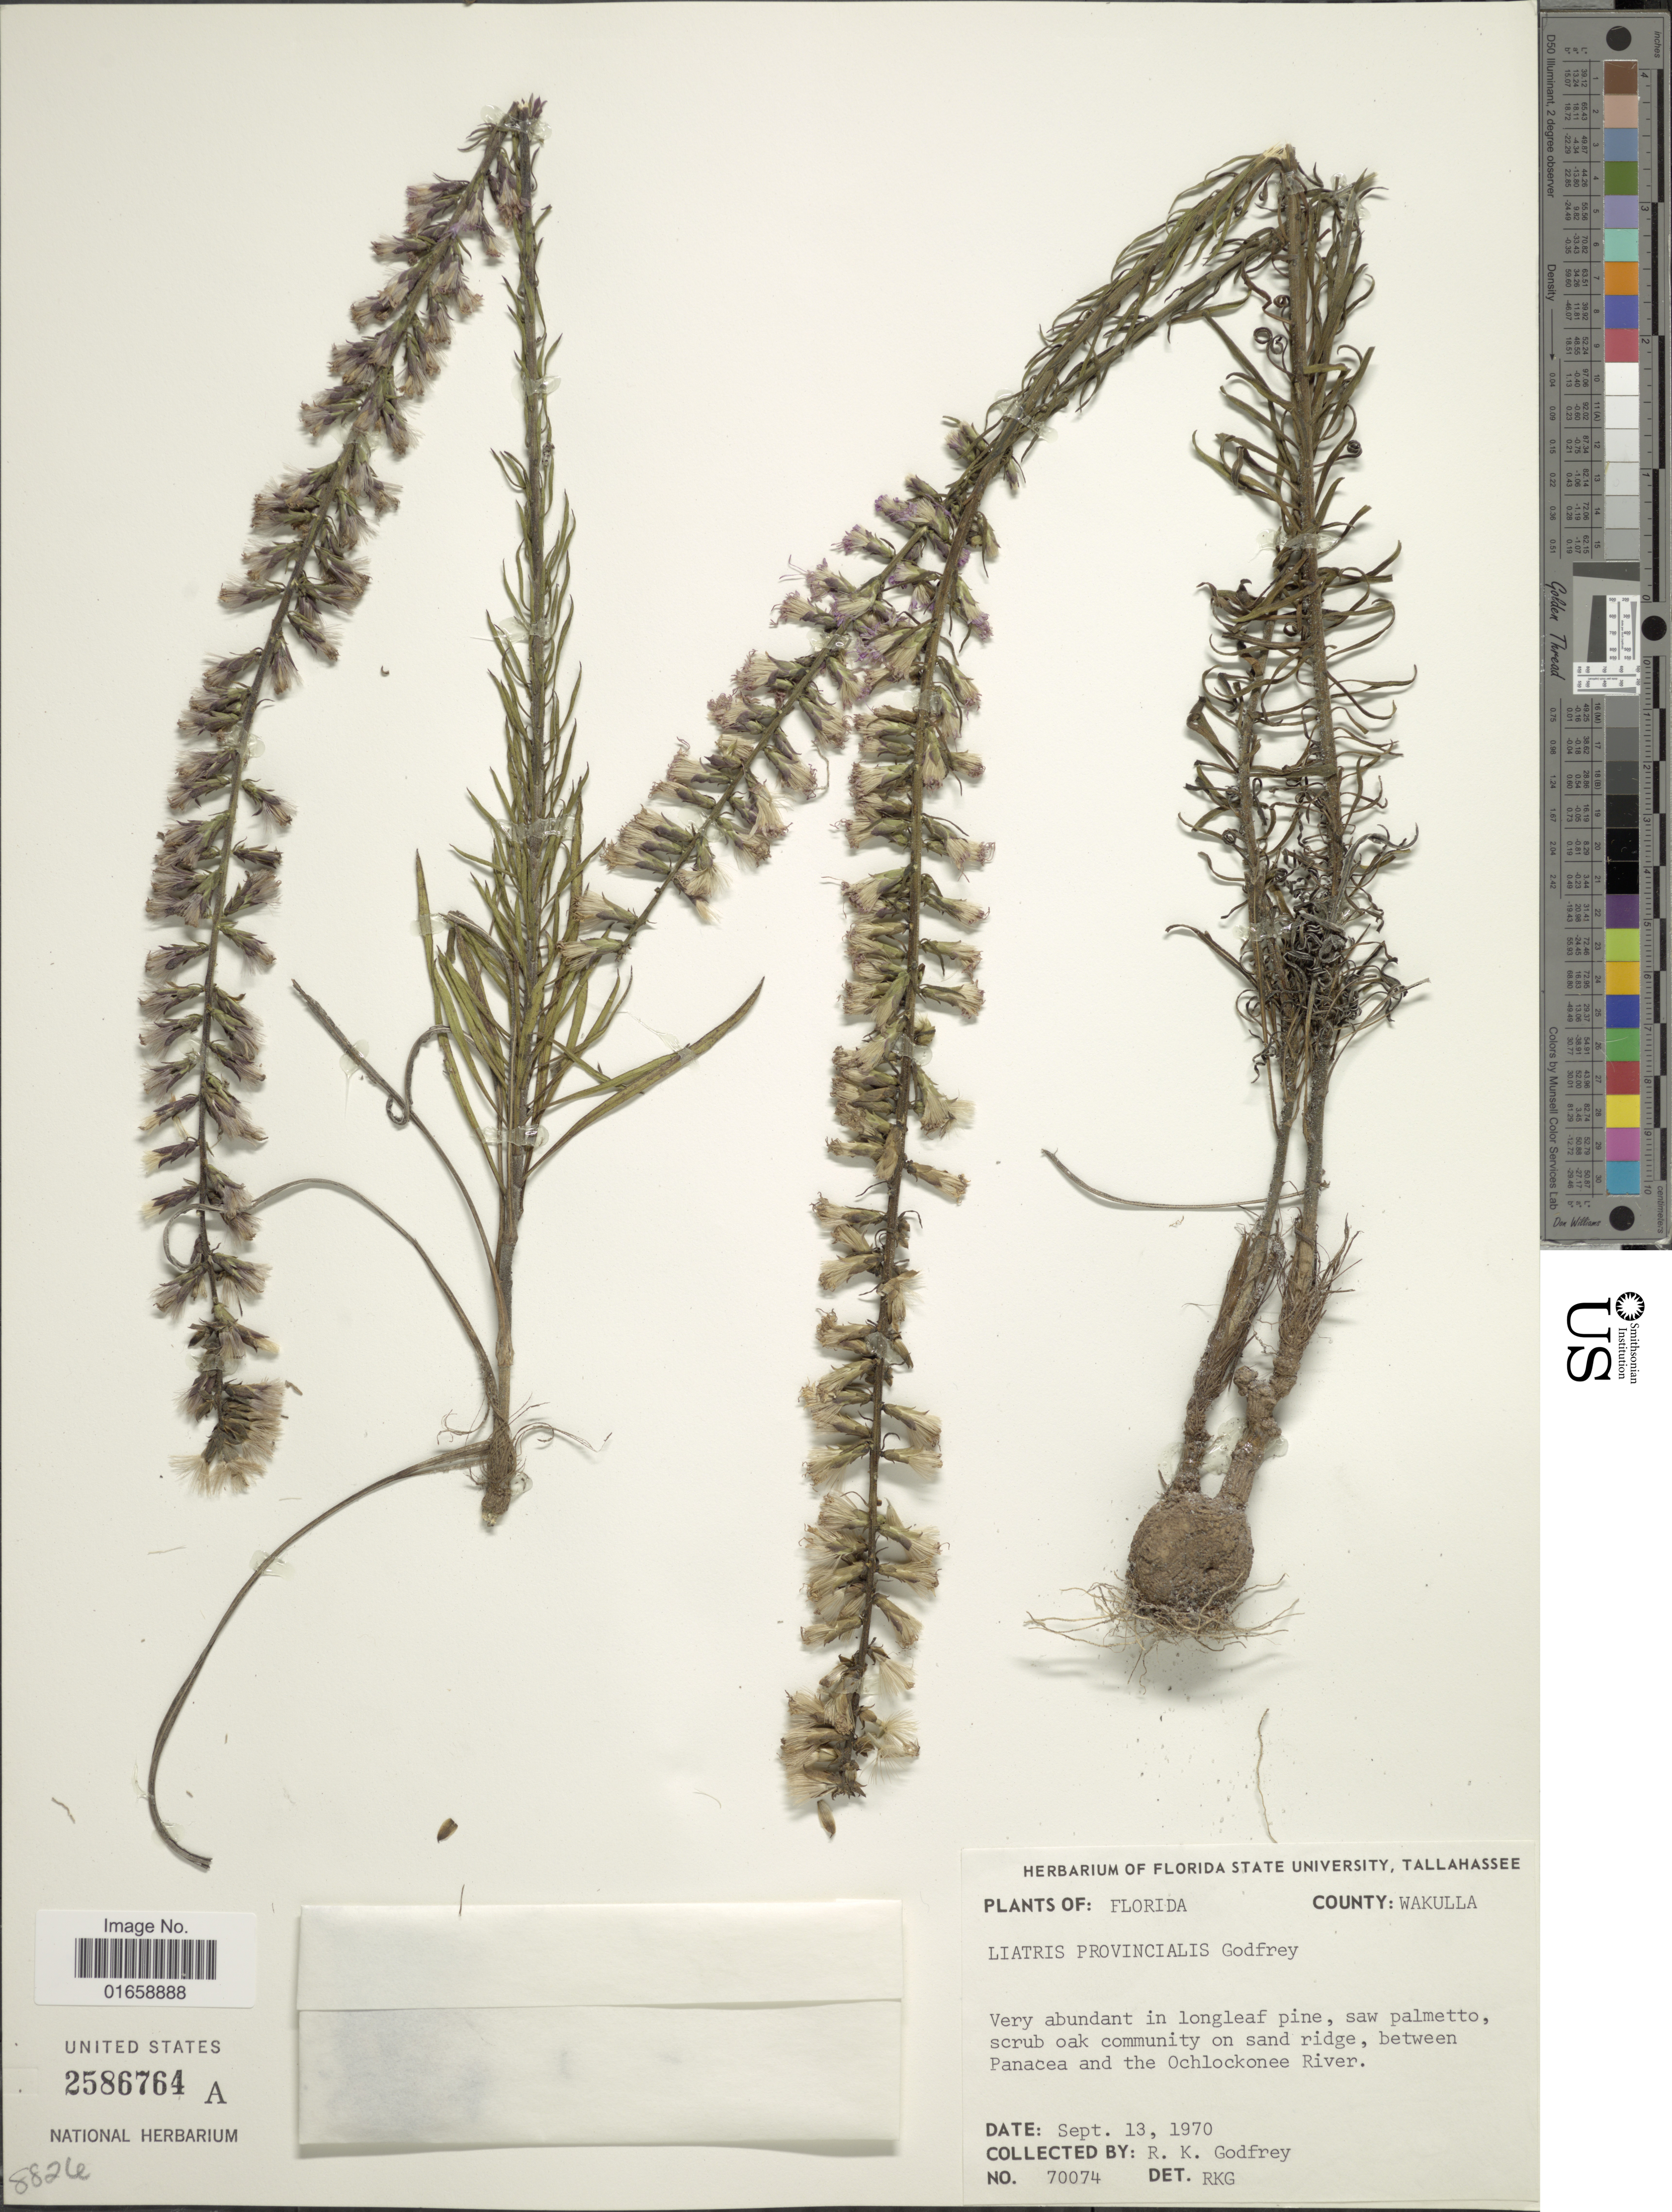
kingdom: Plantae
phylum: Tracheophyta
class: Magnoliopsida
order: Asterales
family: Asteraceae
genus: Liatris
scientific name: Liatris provincialis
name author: R.K. Godfrey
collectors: R. K. Godfrey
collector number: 70074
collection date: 1970-09-13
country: United States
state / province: Florida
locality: County: Wakulla, between Panacea and the Ochlockonee River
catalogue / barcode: US 2586764A